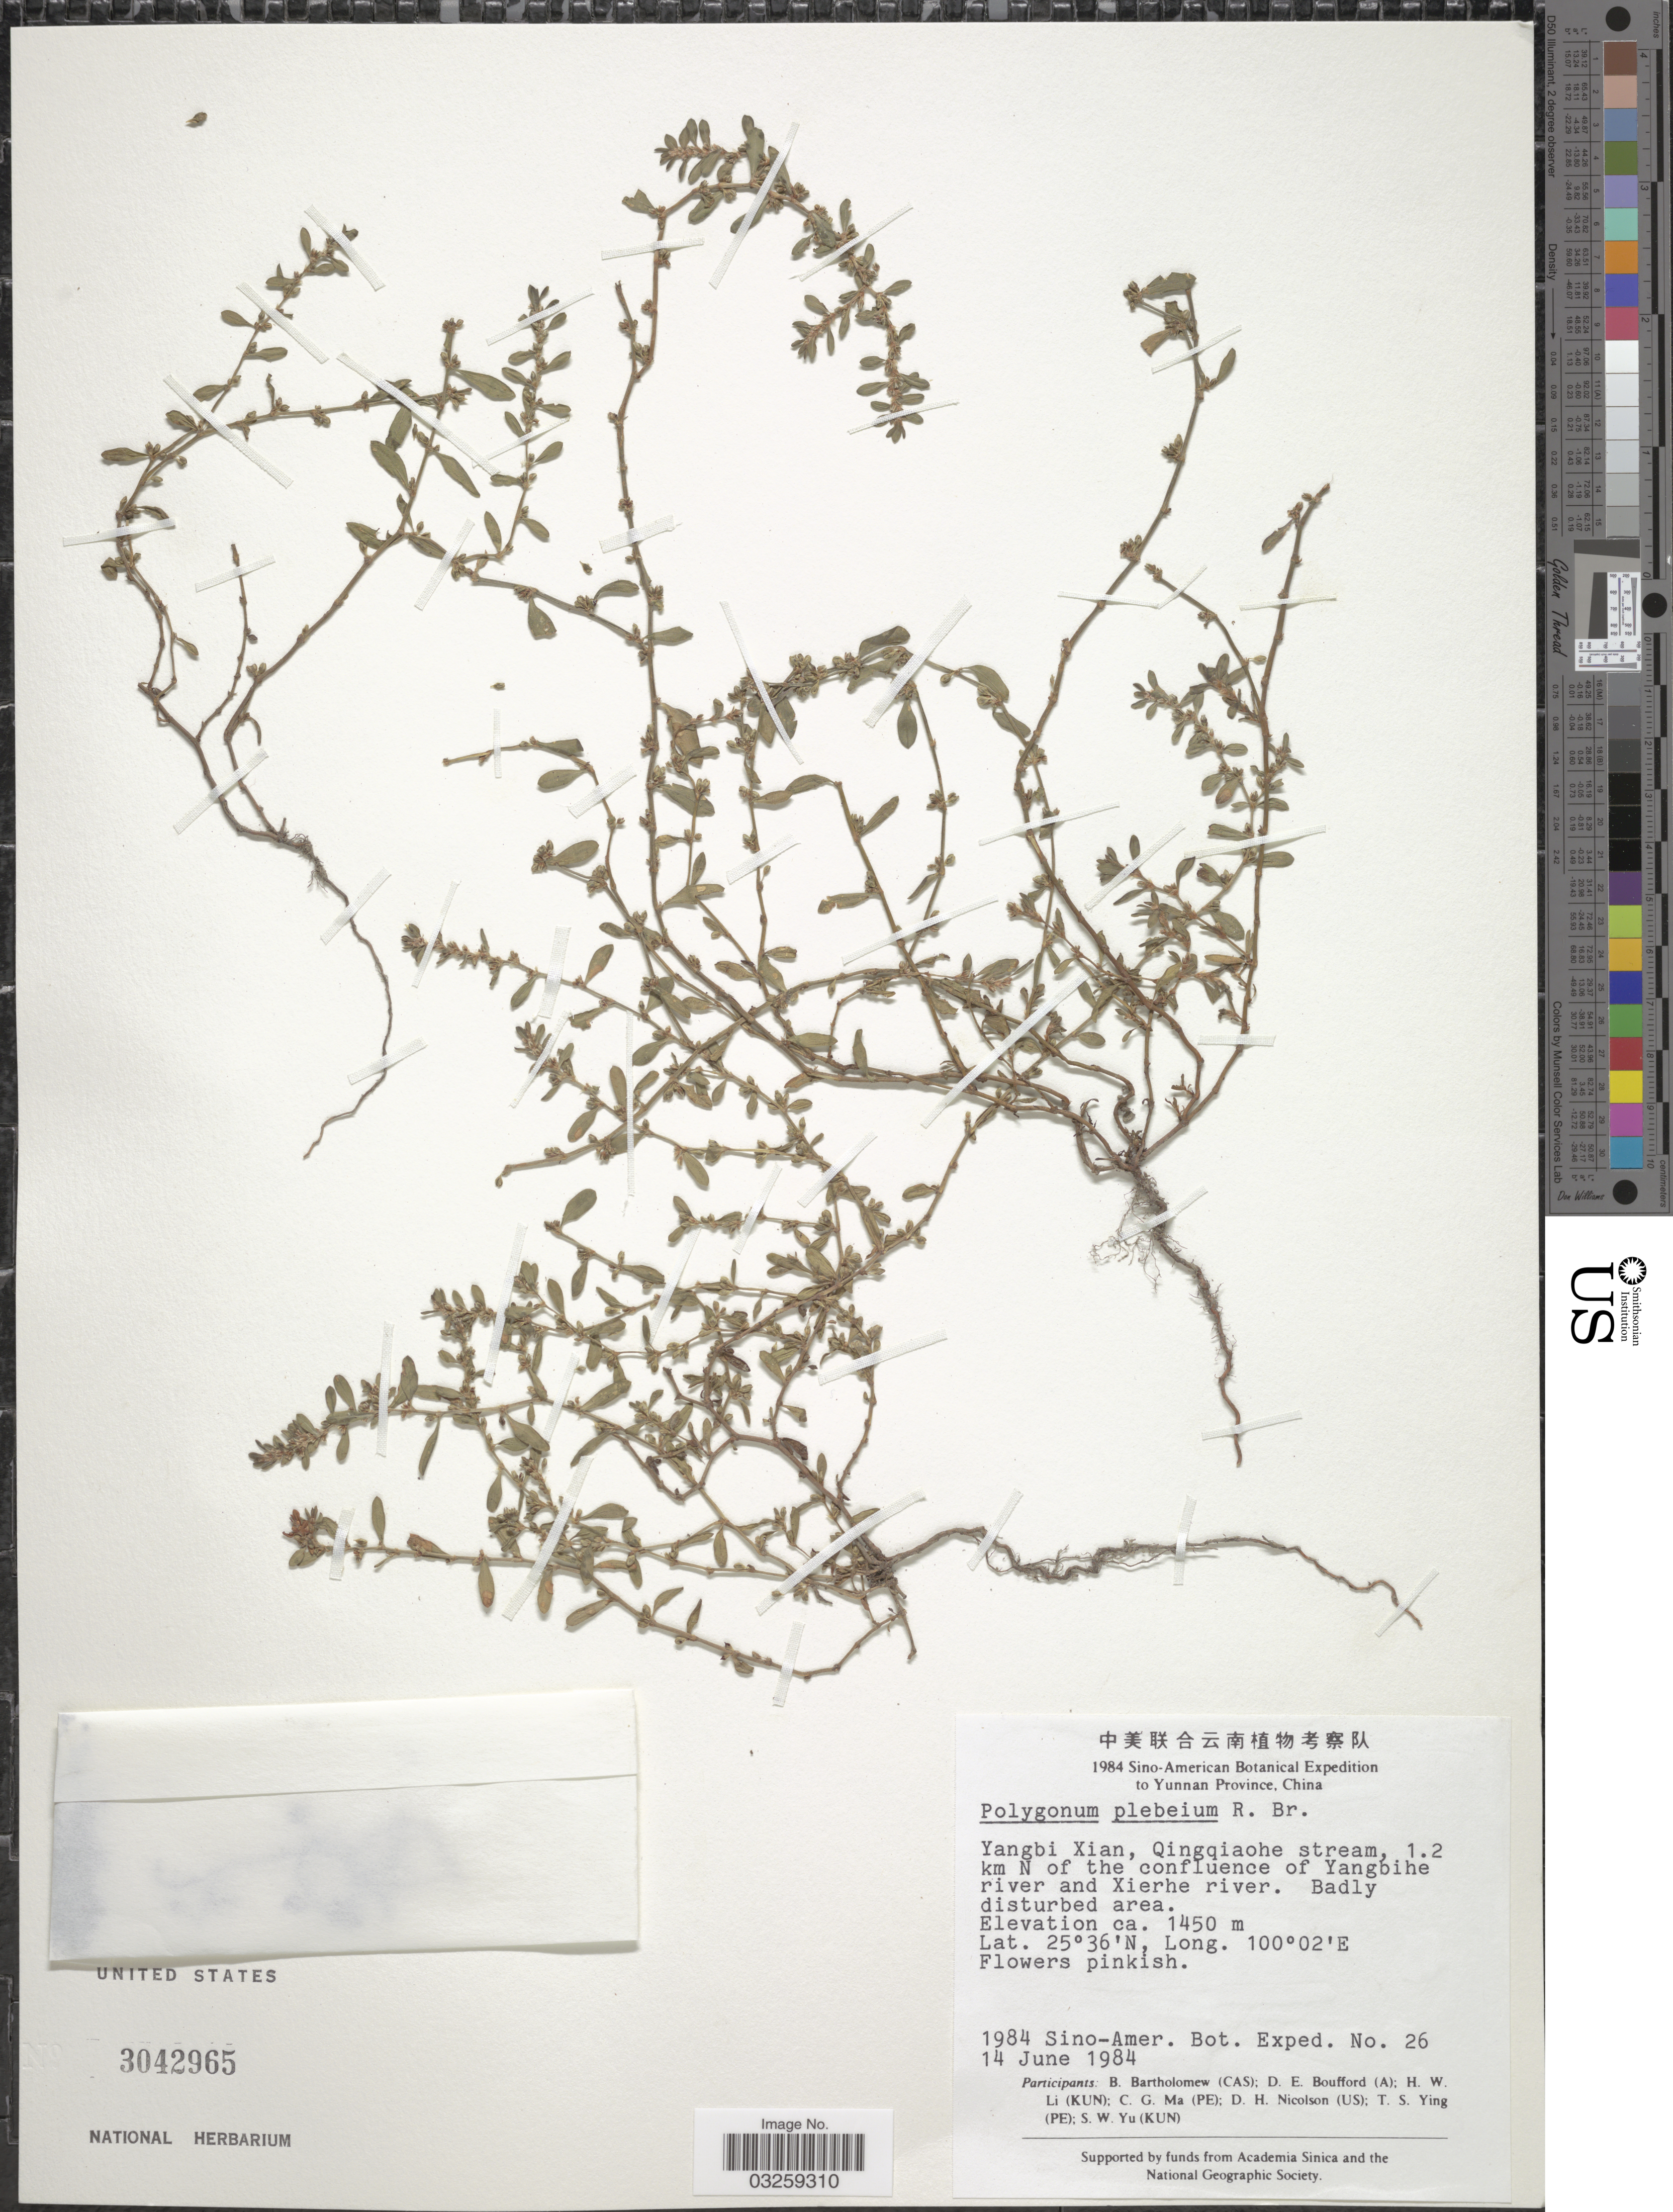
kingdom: Plantae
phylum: Tracheophyta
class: Magnoliopsida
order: Caryophyllales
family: Polygonaceae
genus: Polygonum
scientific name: Polygonum plebeium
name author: R. Br.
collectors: Sino-Amer. Bot. Exped. 1984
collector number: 26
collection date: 1984-06-14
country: China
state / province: Yunnan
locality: Yangbi Xia, Qingqiaohe stream, 1.2 km of the confluence of Yangbihe river and Xierhe river.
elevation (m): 1450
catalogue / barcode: US 3042965